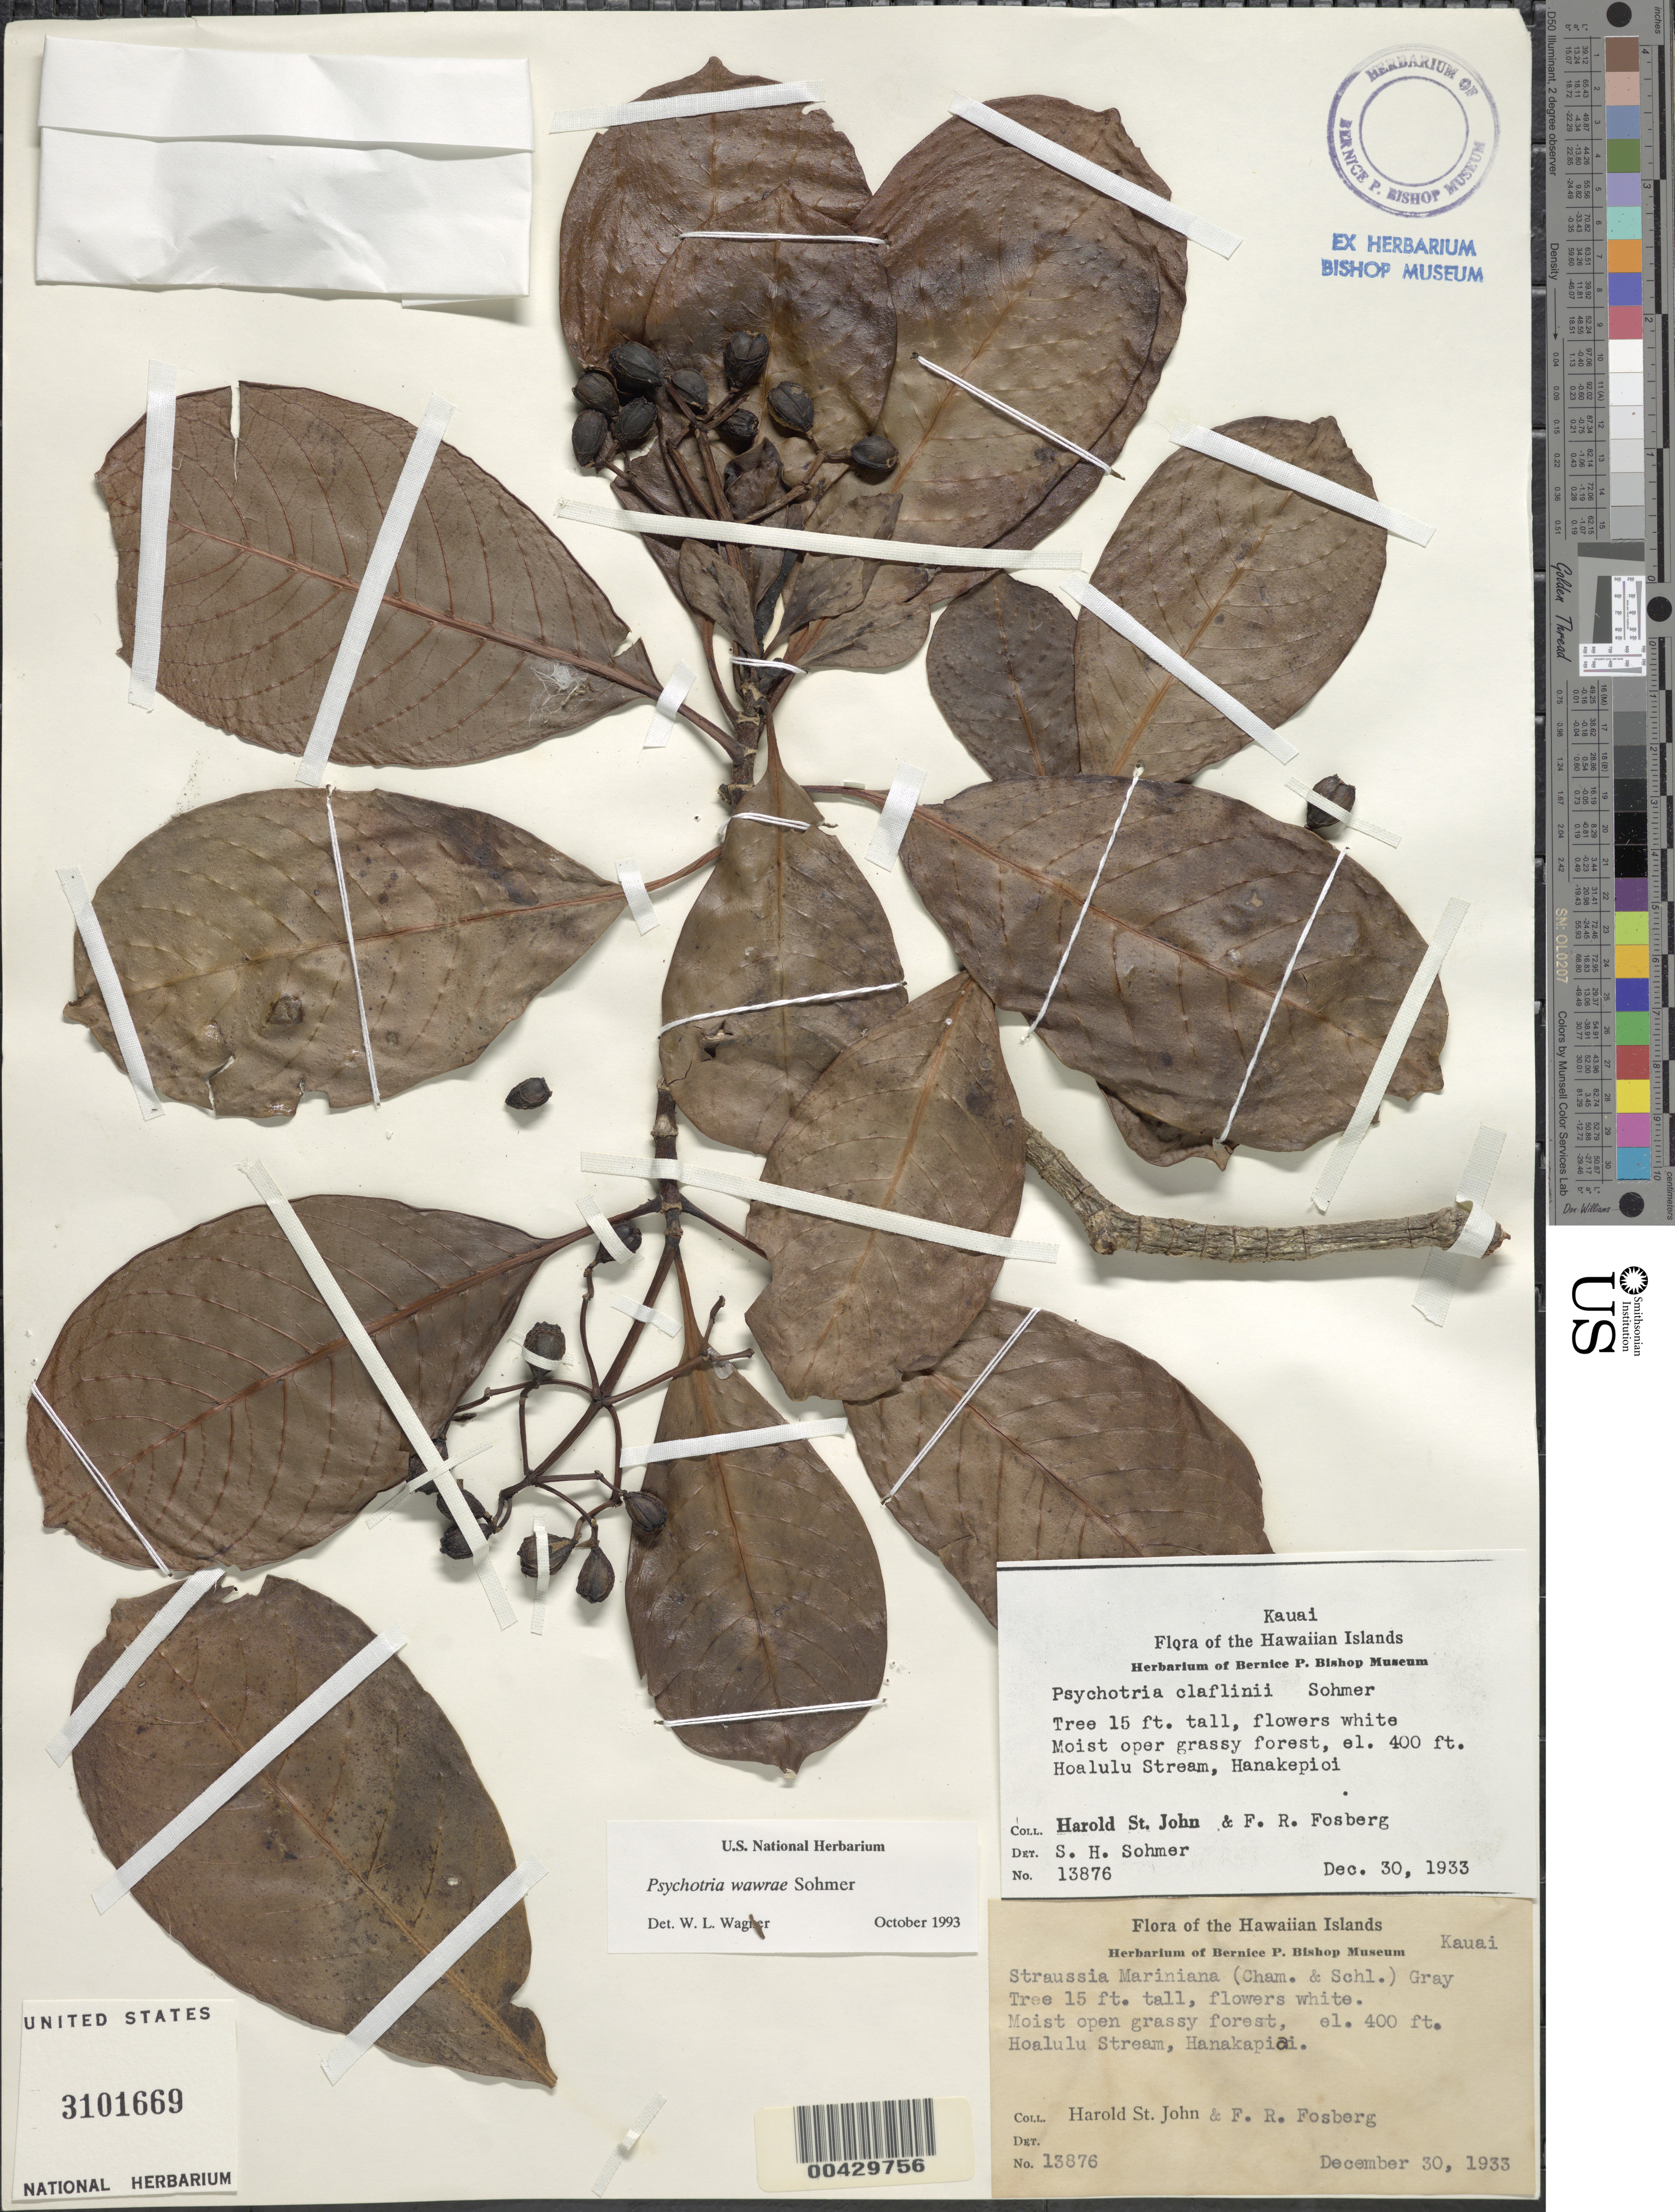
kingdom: Plantae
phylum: Tracheophyta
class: Magnoliopsida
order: Gentianales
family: Rubiaceae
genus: Psychotria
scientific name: Psychotria wawrae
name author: Sohmer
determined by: Wagner, W. L., (BOT), Smithsonian Institution - National Museum of Natural History (UNITED STATES)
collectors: H. St. John & F. R. Fosberg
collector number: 13876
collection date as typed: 30 Dec 1933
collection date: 1933-12-30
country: United States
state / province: Hawaii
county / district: Kauai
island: Kaua'i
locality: Hoalulu Stream, Hanakepioi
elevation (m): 122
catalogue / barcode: US 3101669